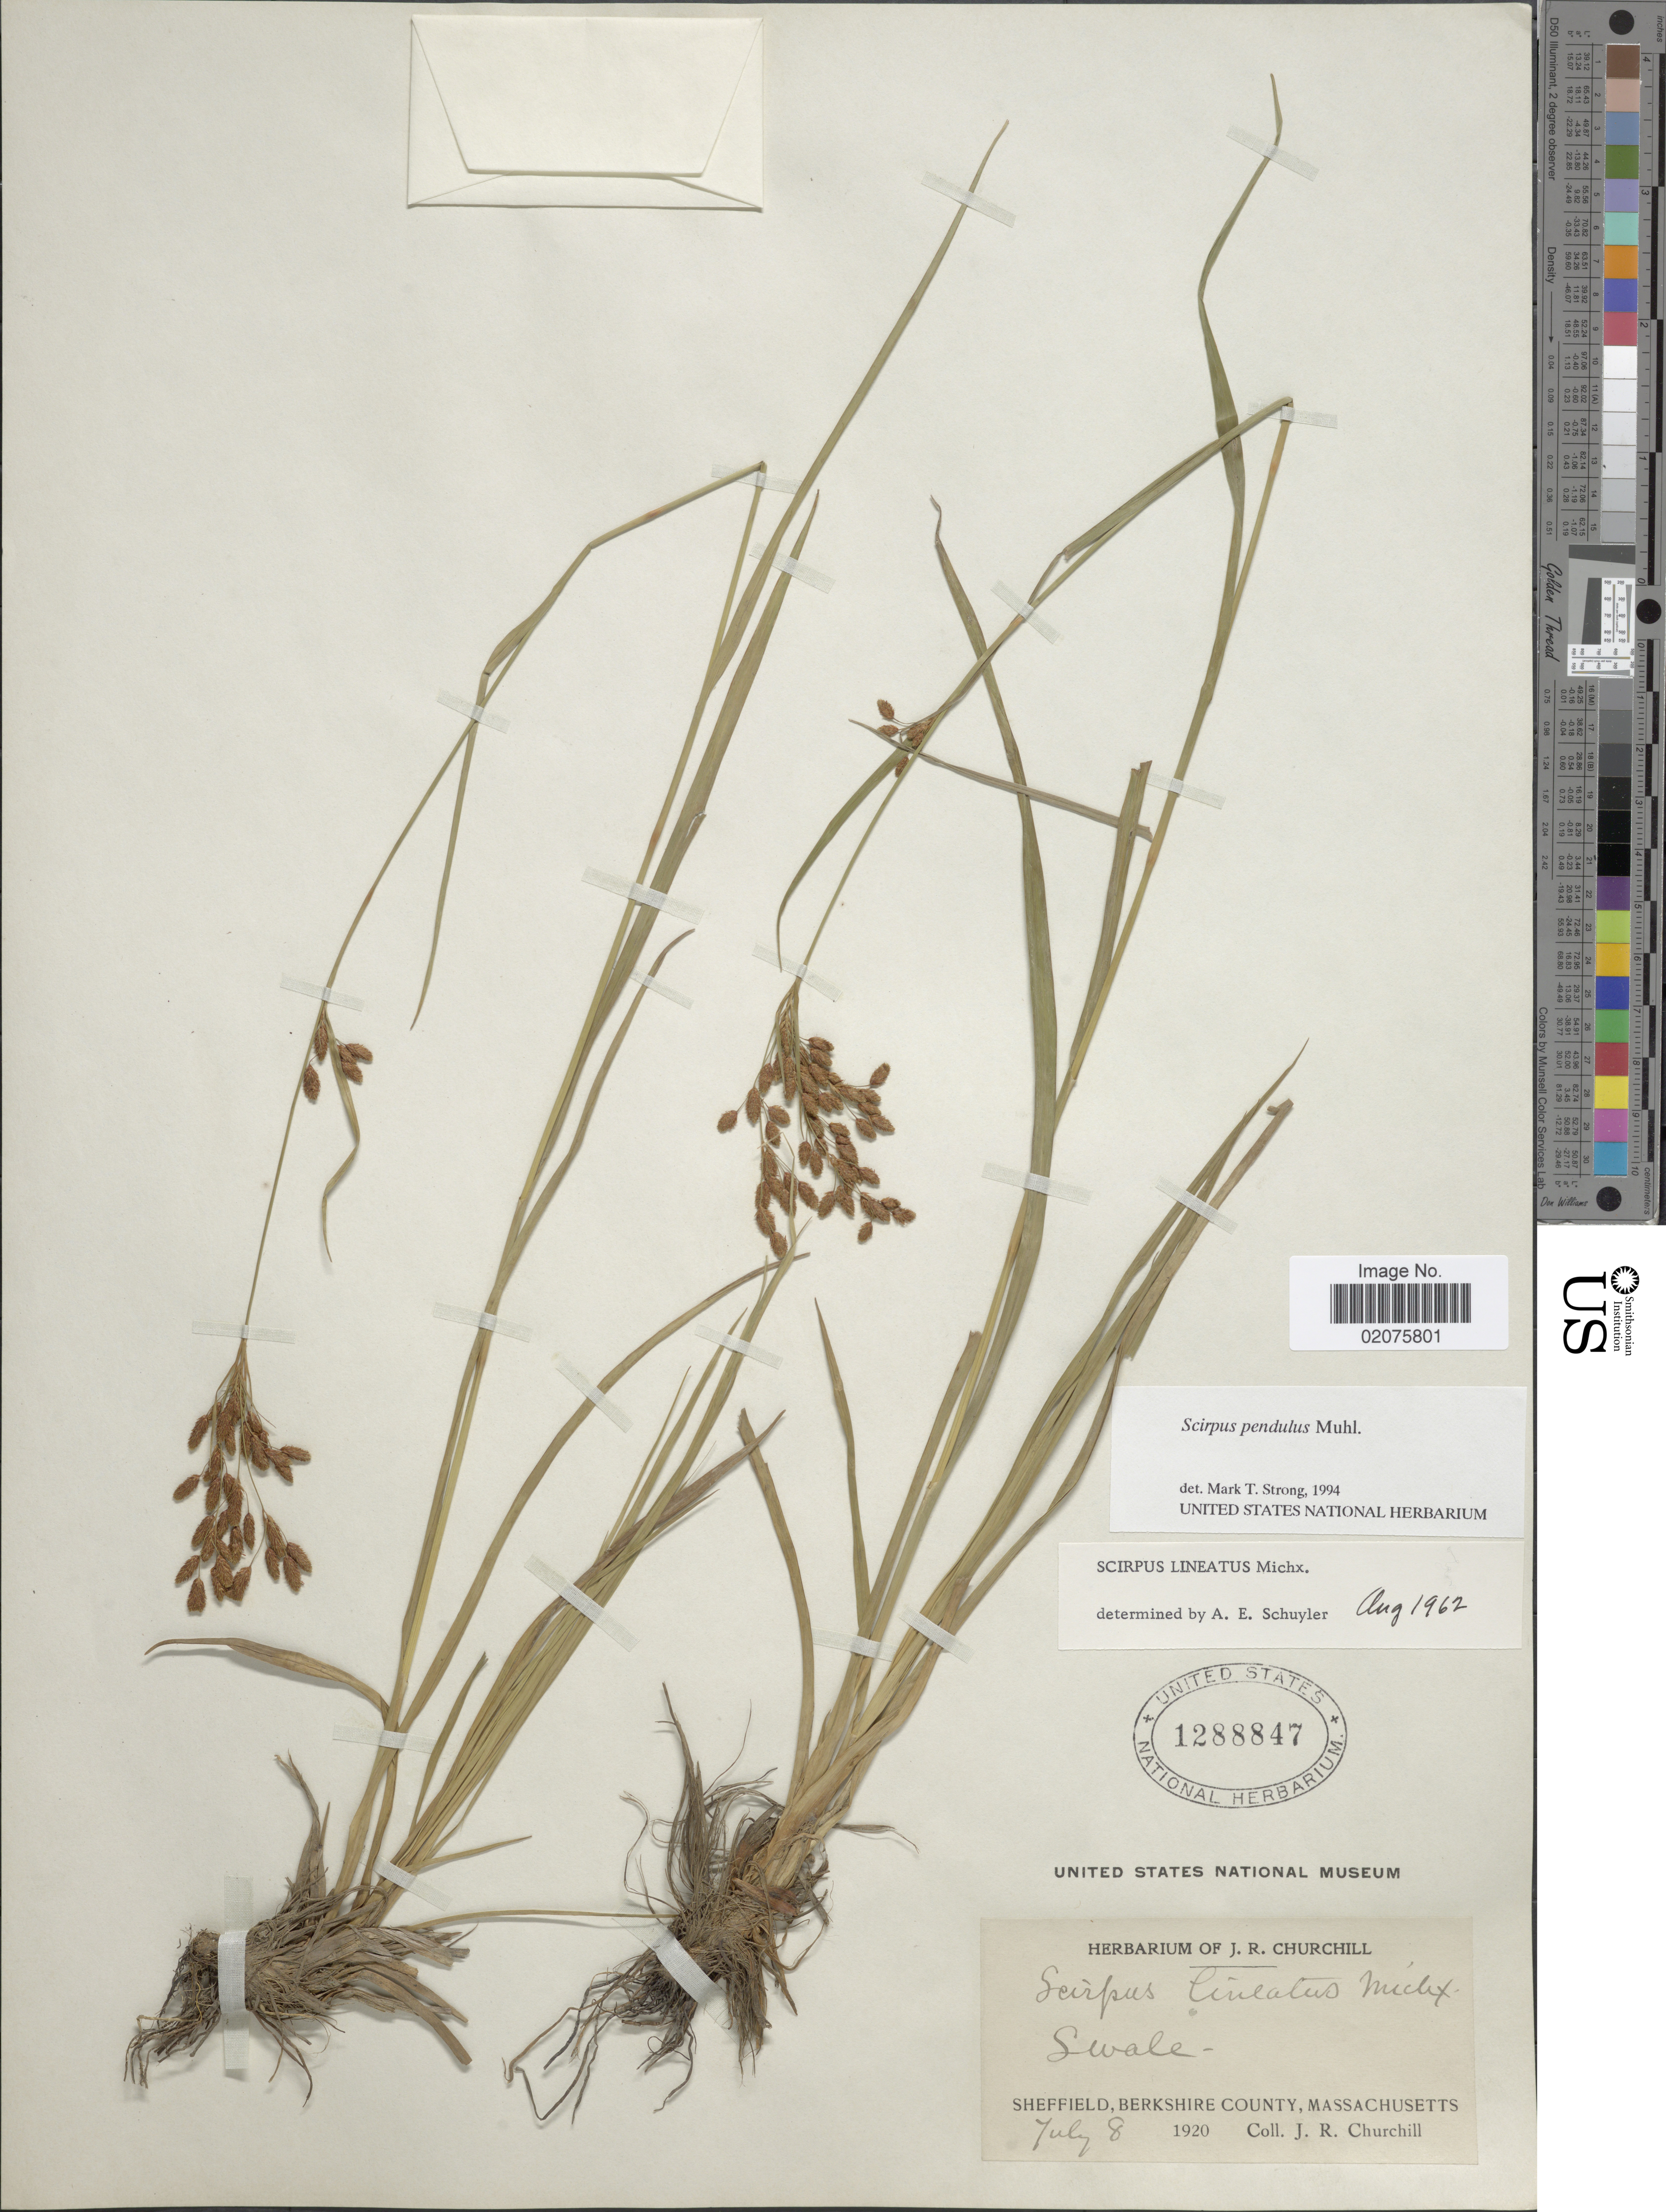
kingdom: Plantae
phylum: Tracheophyta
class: Liliopsida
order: Poales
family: Cyperaceae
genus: Scirpus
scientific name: Scirpus pendulus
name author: Muhl.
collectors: J. Churchill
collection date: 1920-07-08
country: United States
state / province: Massachusetts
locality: Sheffield, Berkshire County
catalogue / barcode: US 1288847